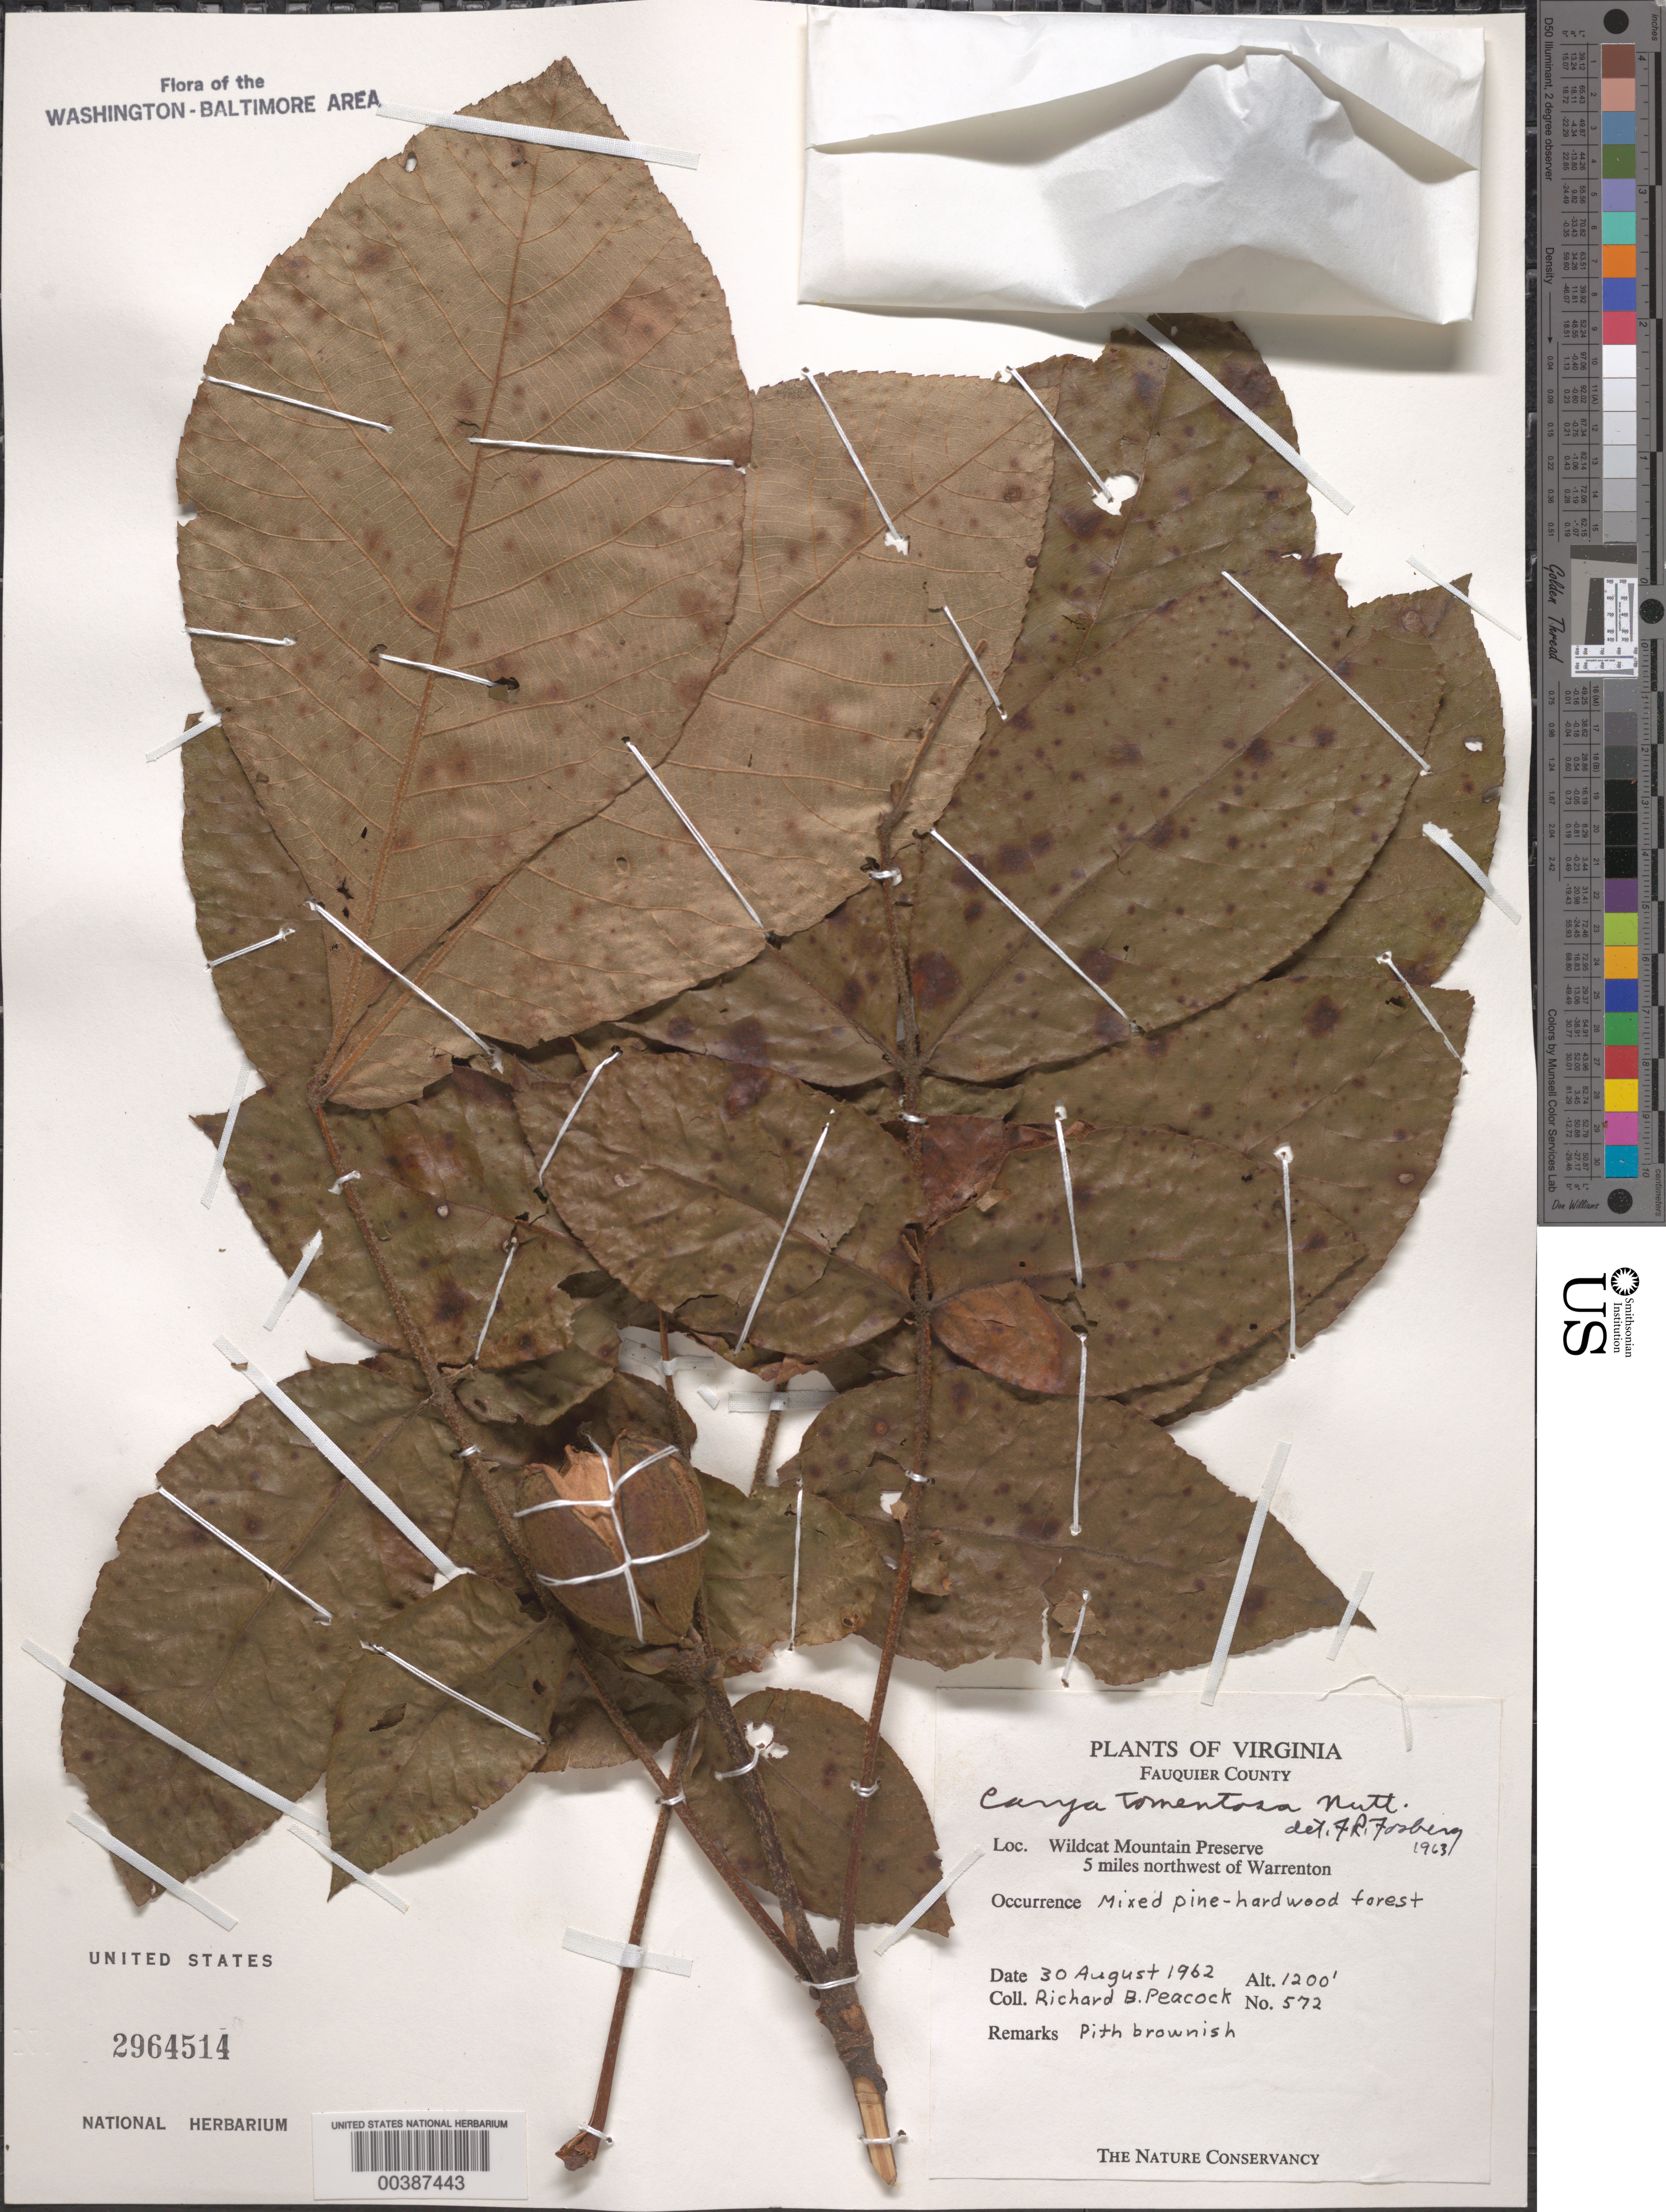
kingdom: Plantae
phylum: Tracheophyta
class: Magnoliopsida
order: Fagales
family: Juglandaceae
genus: Carya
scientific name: Carya tomentosa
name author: (Lam.) Nutt.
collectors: R. Peacock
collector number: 572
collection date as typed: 30 Aug 1962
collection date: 1962-08-30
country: United States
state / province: Virginia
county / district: Fauquier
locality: Wildcat Mountain Preserve, northwest of Warrenton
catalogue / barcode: US 2964514